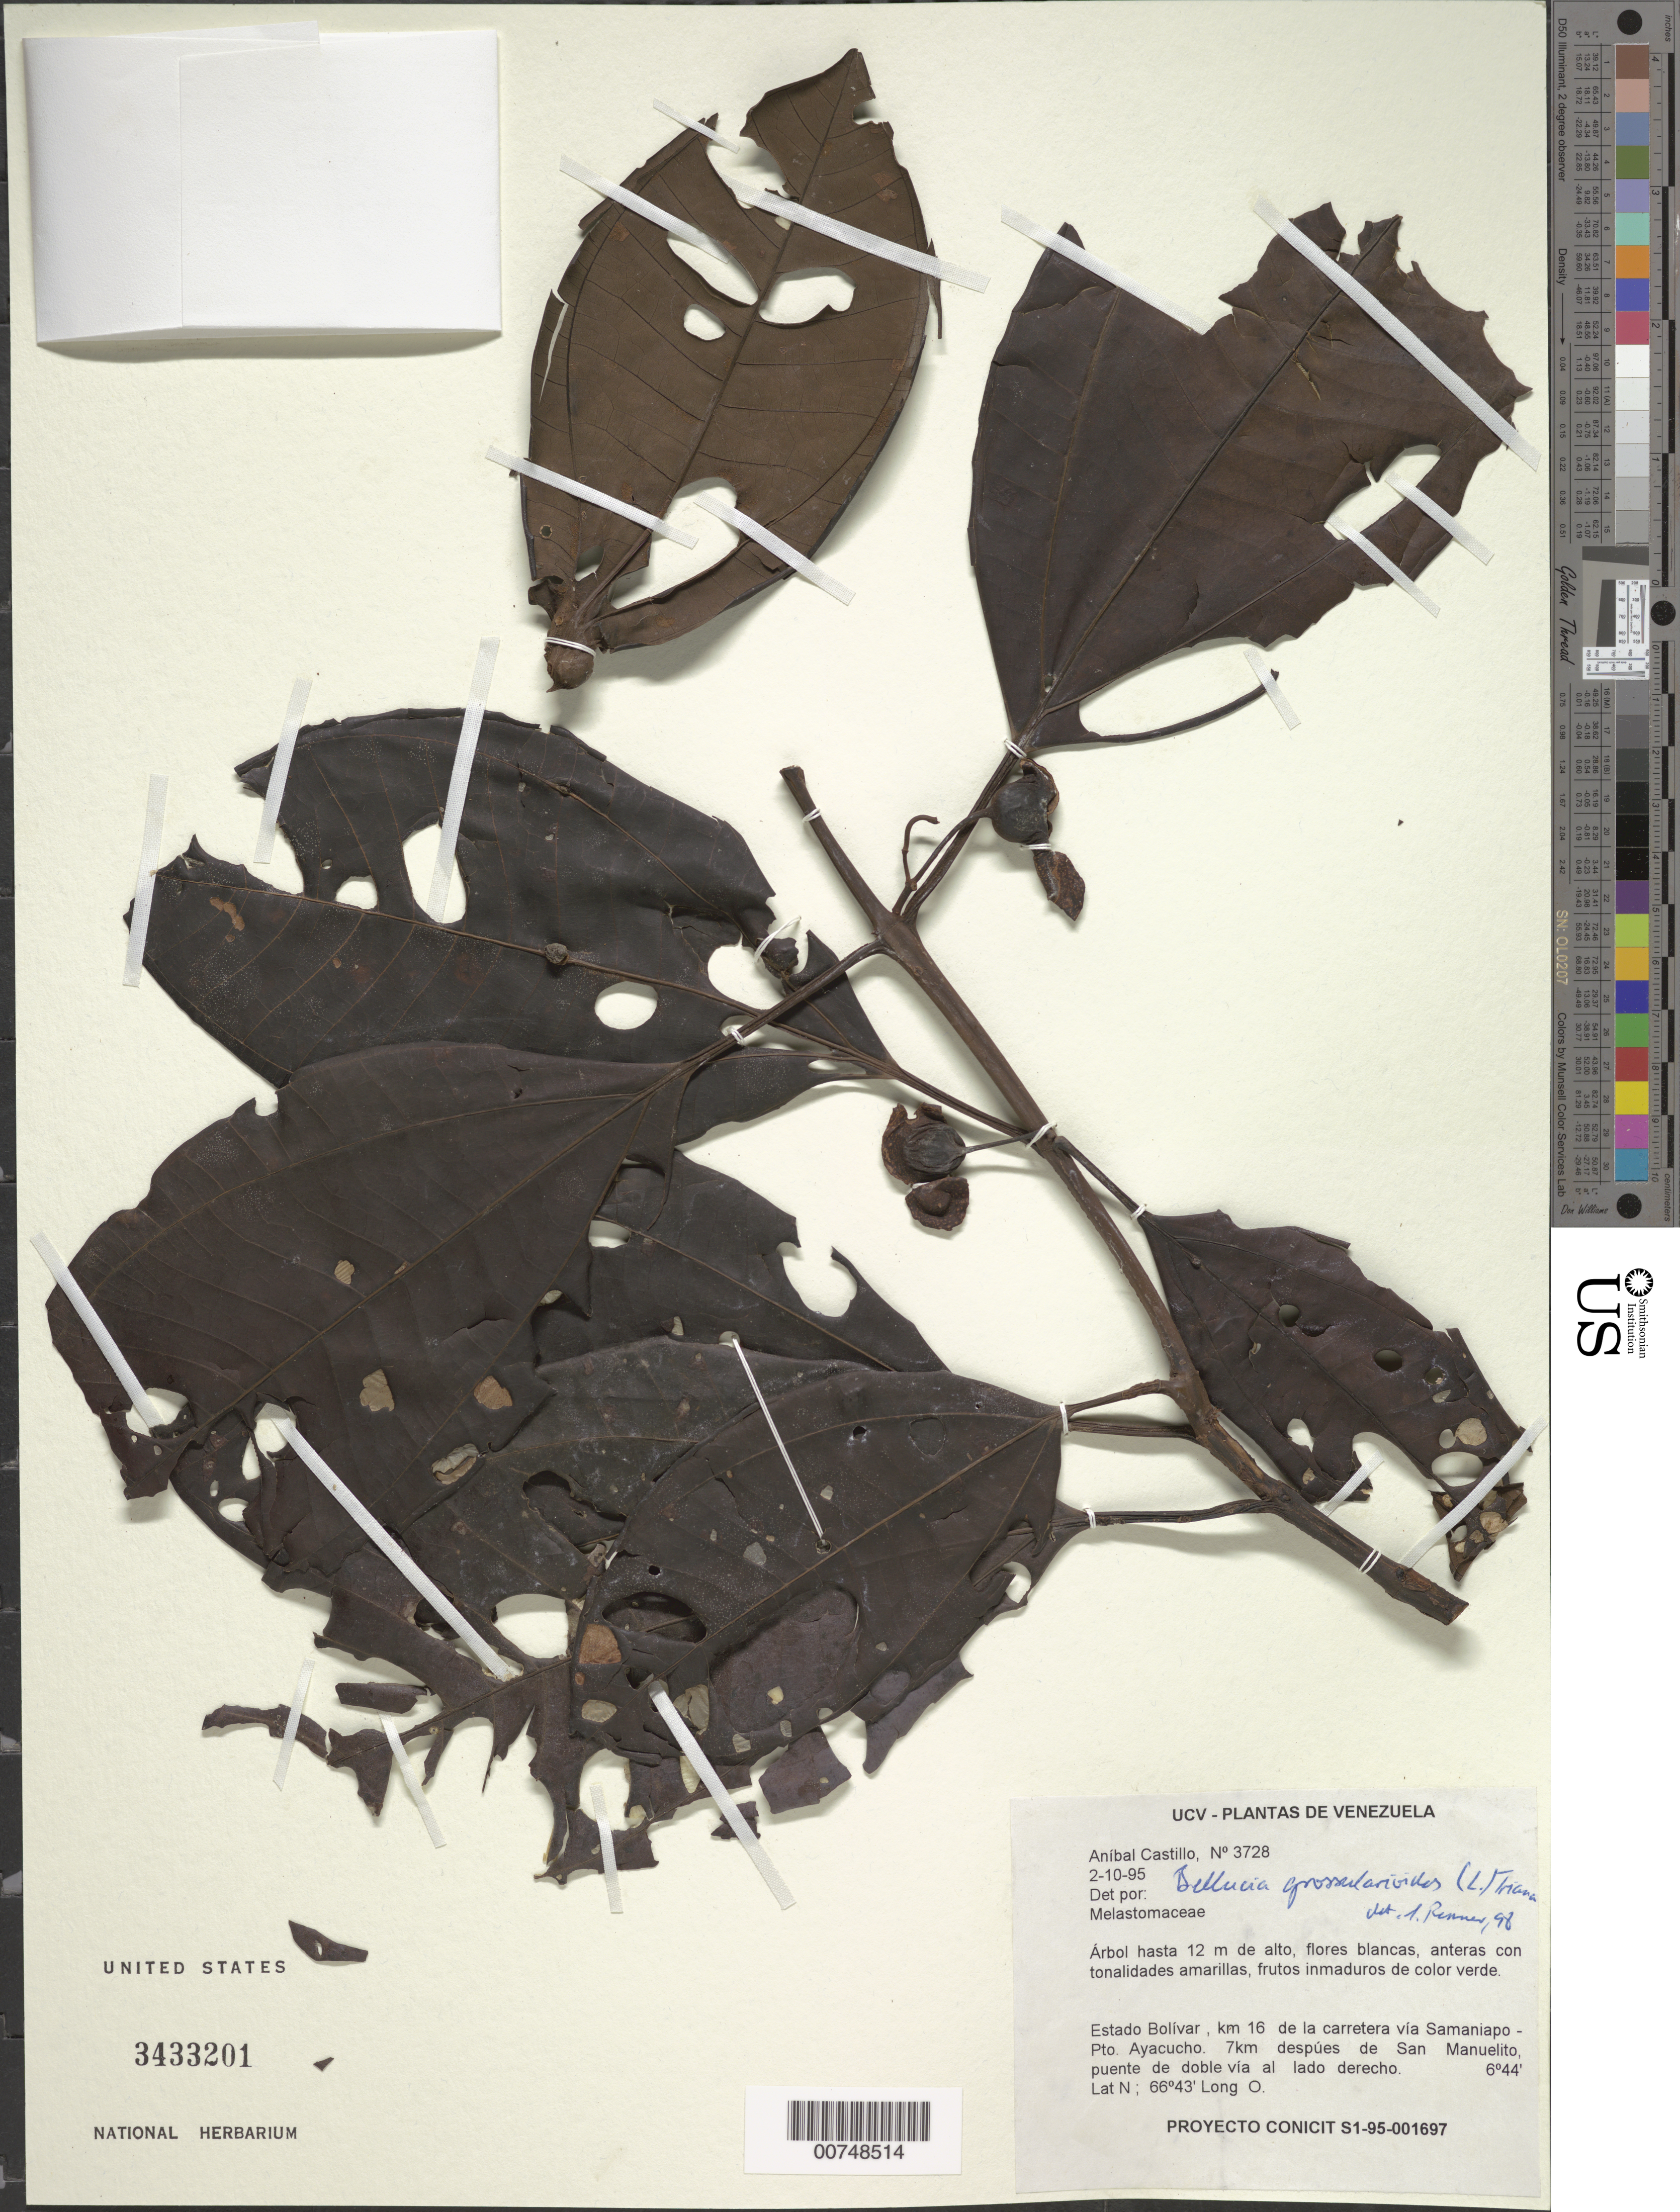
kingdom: Plantae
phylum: Tracheophyta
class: Magnoliopsida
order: Myrtales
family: Melastomataceae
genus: Bellucia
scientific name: Bellucia grossularioides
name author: (L.) Triana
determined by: Renner, S. S.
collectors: A. Castillo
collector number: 3728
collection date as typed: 2-Oct-95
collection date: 1995-10-02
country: Venezuela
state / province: Bolívar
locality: Samaniapo- Puerto Ayacucho, km 16; 7 km despues de San Manuelito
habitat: Puente de doble via al lado derecho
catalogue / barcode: US 3433201